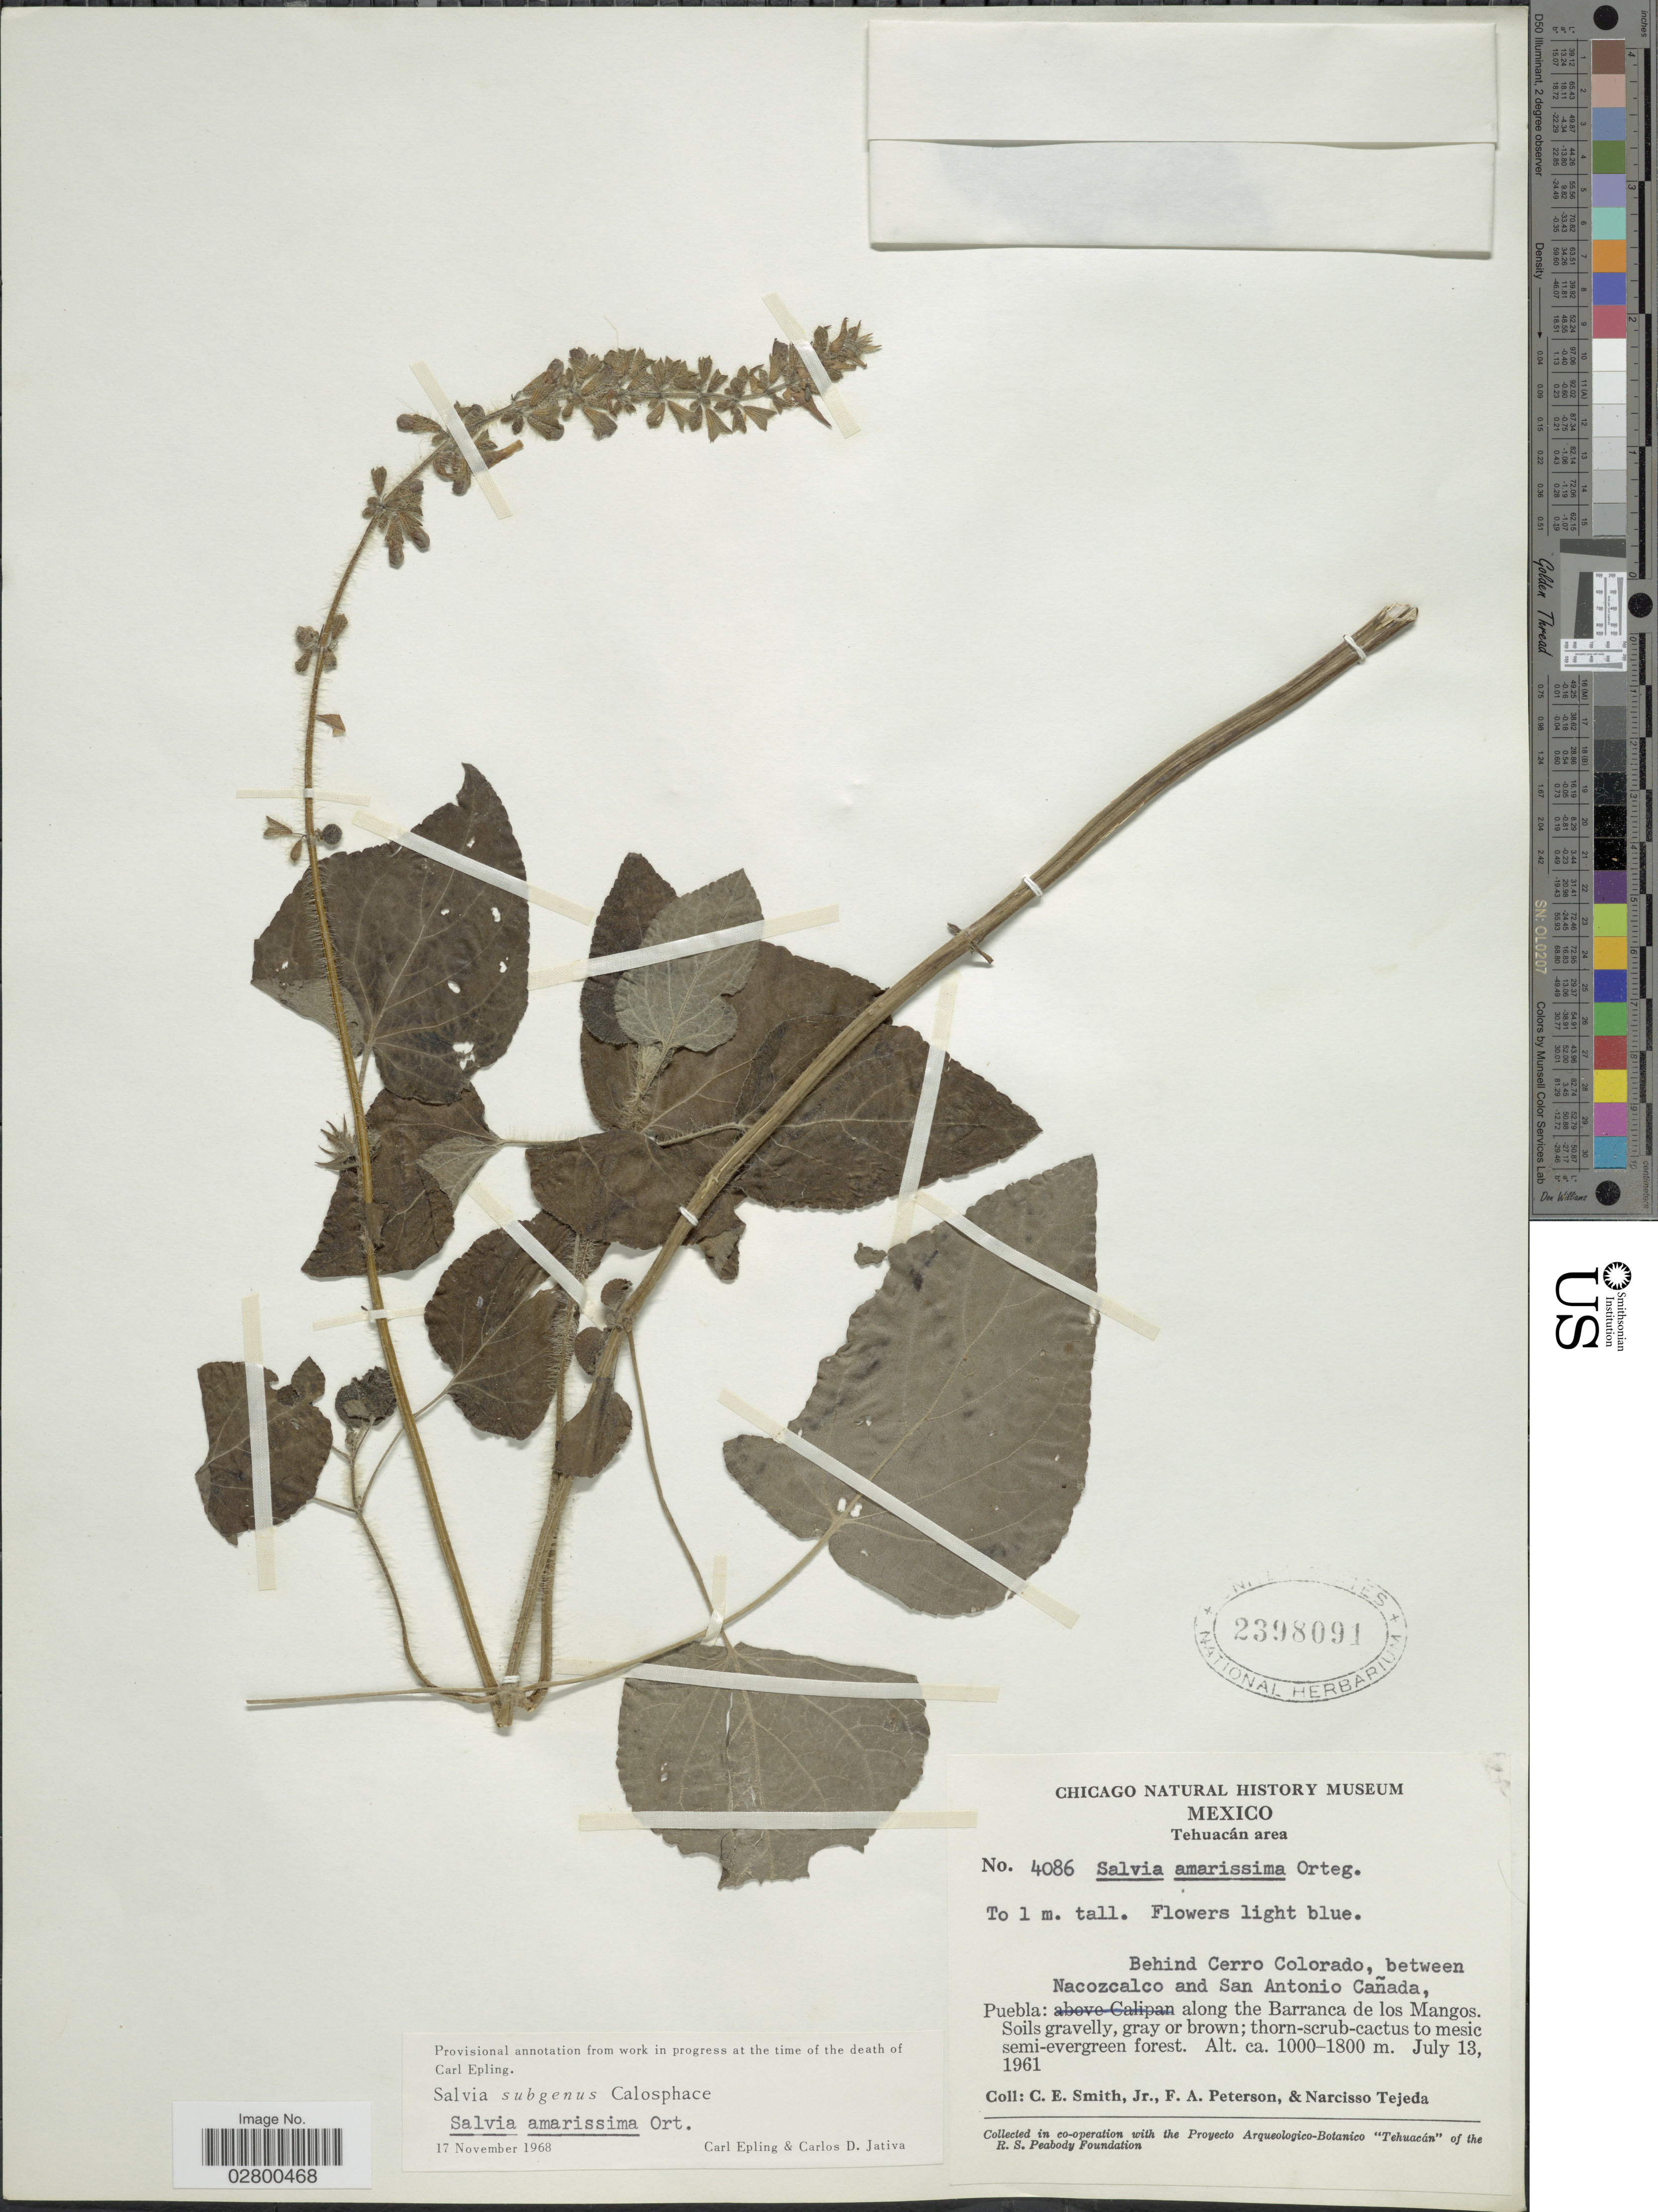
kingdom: Plantae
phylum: Tracheophyta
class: Magnoliopsida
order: Lamiales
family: Lamiaceae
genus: Salvia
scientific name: Salvia amarissima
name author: Orteg.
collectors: C. E. Smith Jr., F. A. Peterson & N. Tejeda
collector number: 4086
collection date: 1961-07-13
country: Mexico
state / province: Puebla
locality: Tehuacán area. Behind Cerro Colorado, between Nacozcalco and San Antonio Cañada, along the Barranca de los Mangos.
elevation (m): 1000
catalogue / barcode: US 2398091